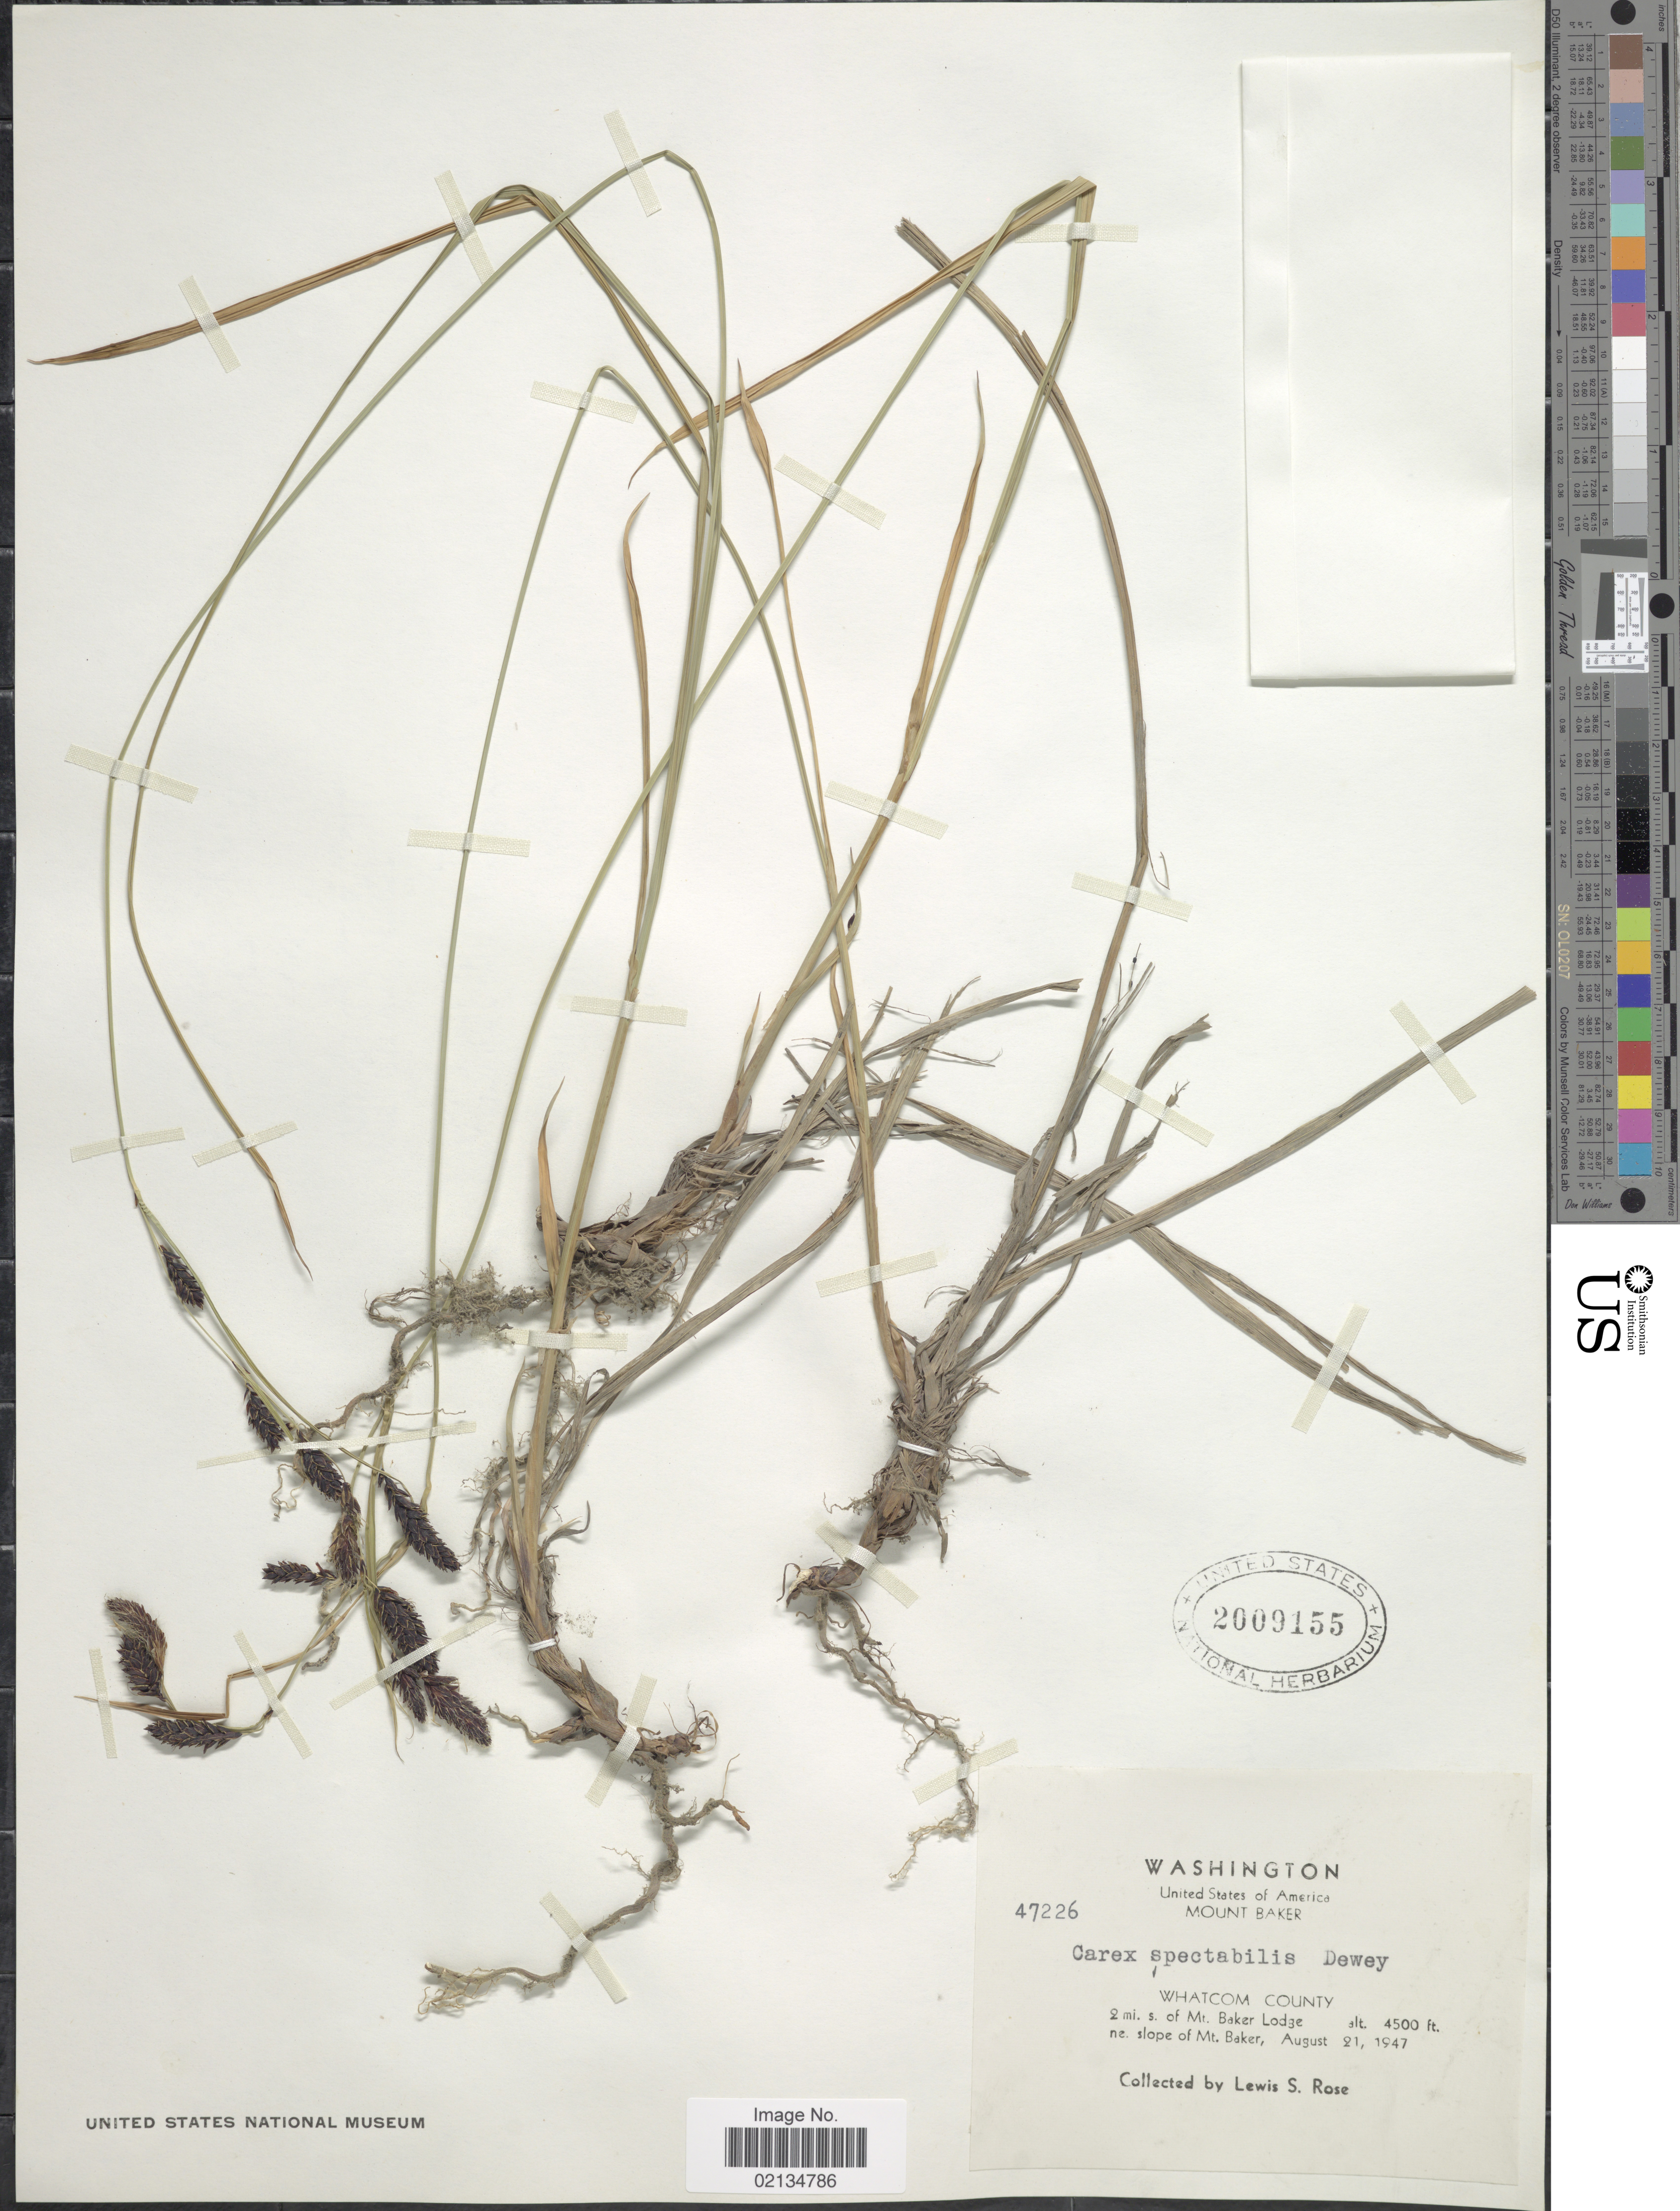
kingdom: Plantae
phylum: Tracheophyta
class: Liliopsida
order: Poales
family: Cyperaceae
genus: Carex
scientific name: Carex spectabilis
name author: Dewey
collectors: L. S. Rose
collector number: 47226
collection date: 1947-08-21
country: United States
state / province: Washington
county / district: Whatcom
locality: Mount Baker. Whatcom County, 2 mi. s. of Mt. Baker Lodge ne. slope of Mt. Baker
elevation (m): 1372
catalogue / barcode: US 2009155